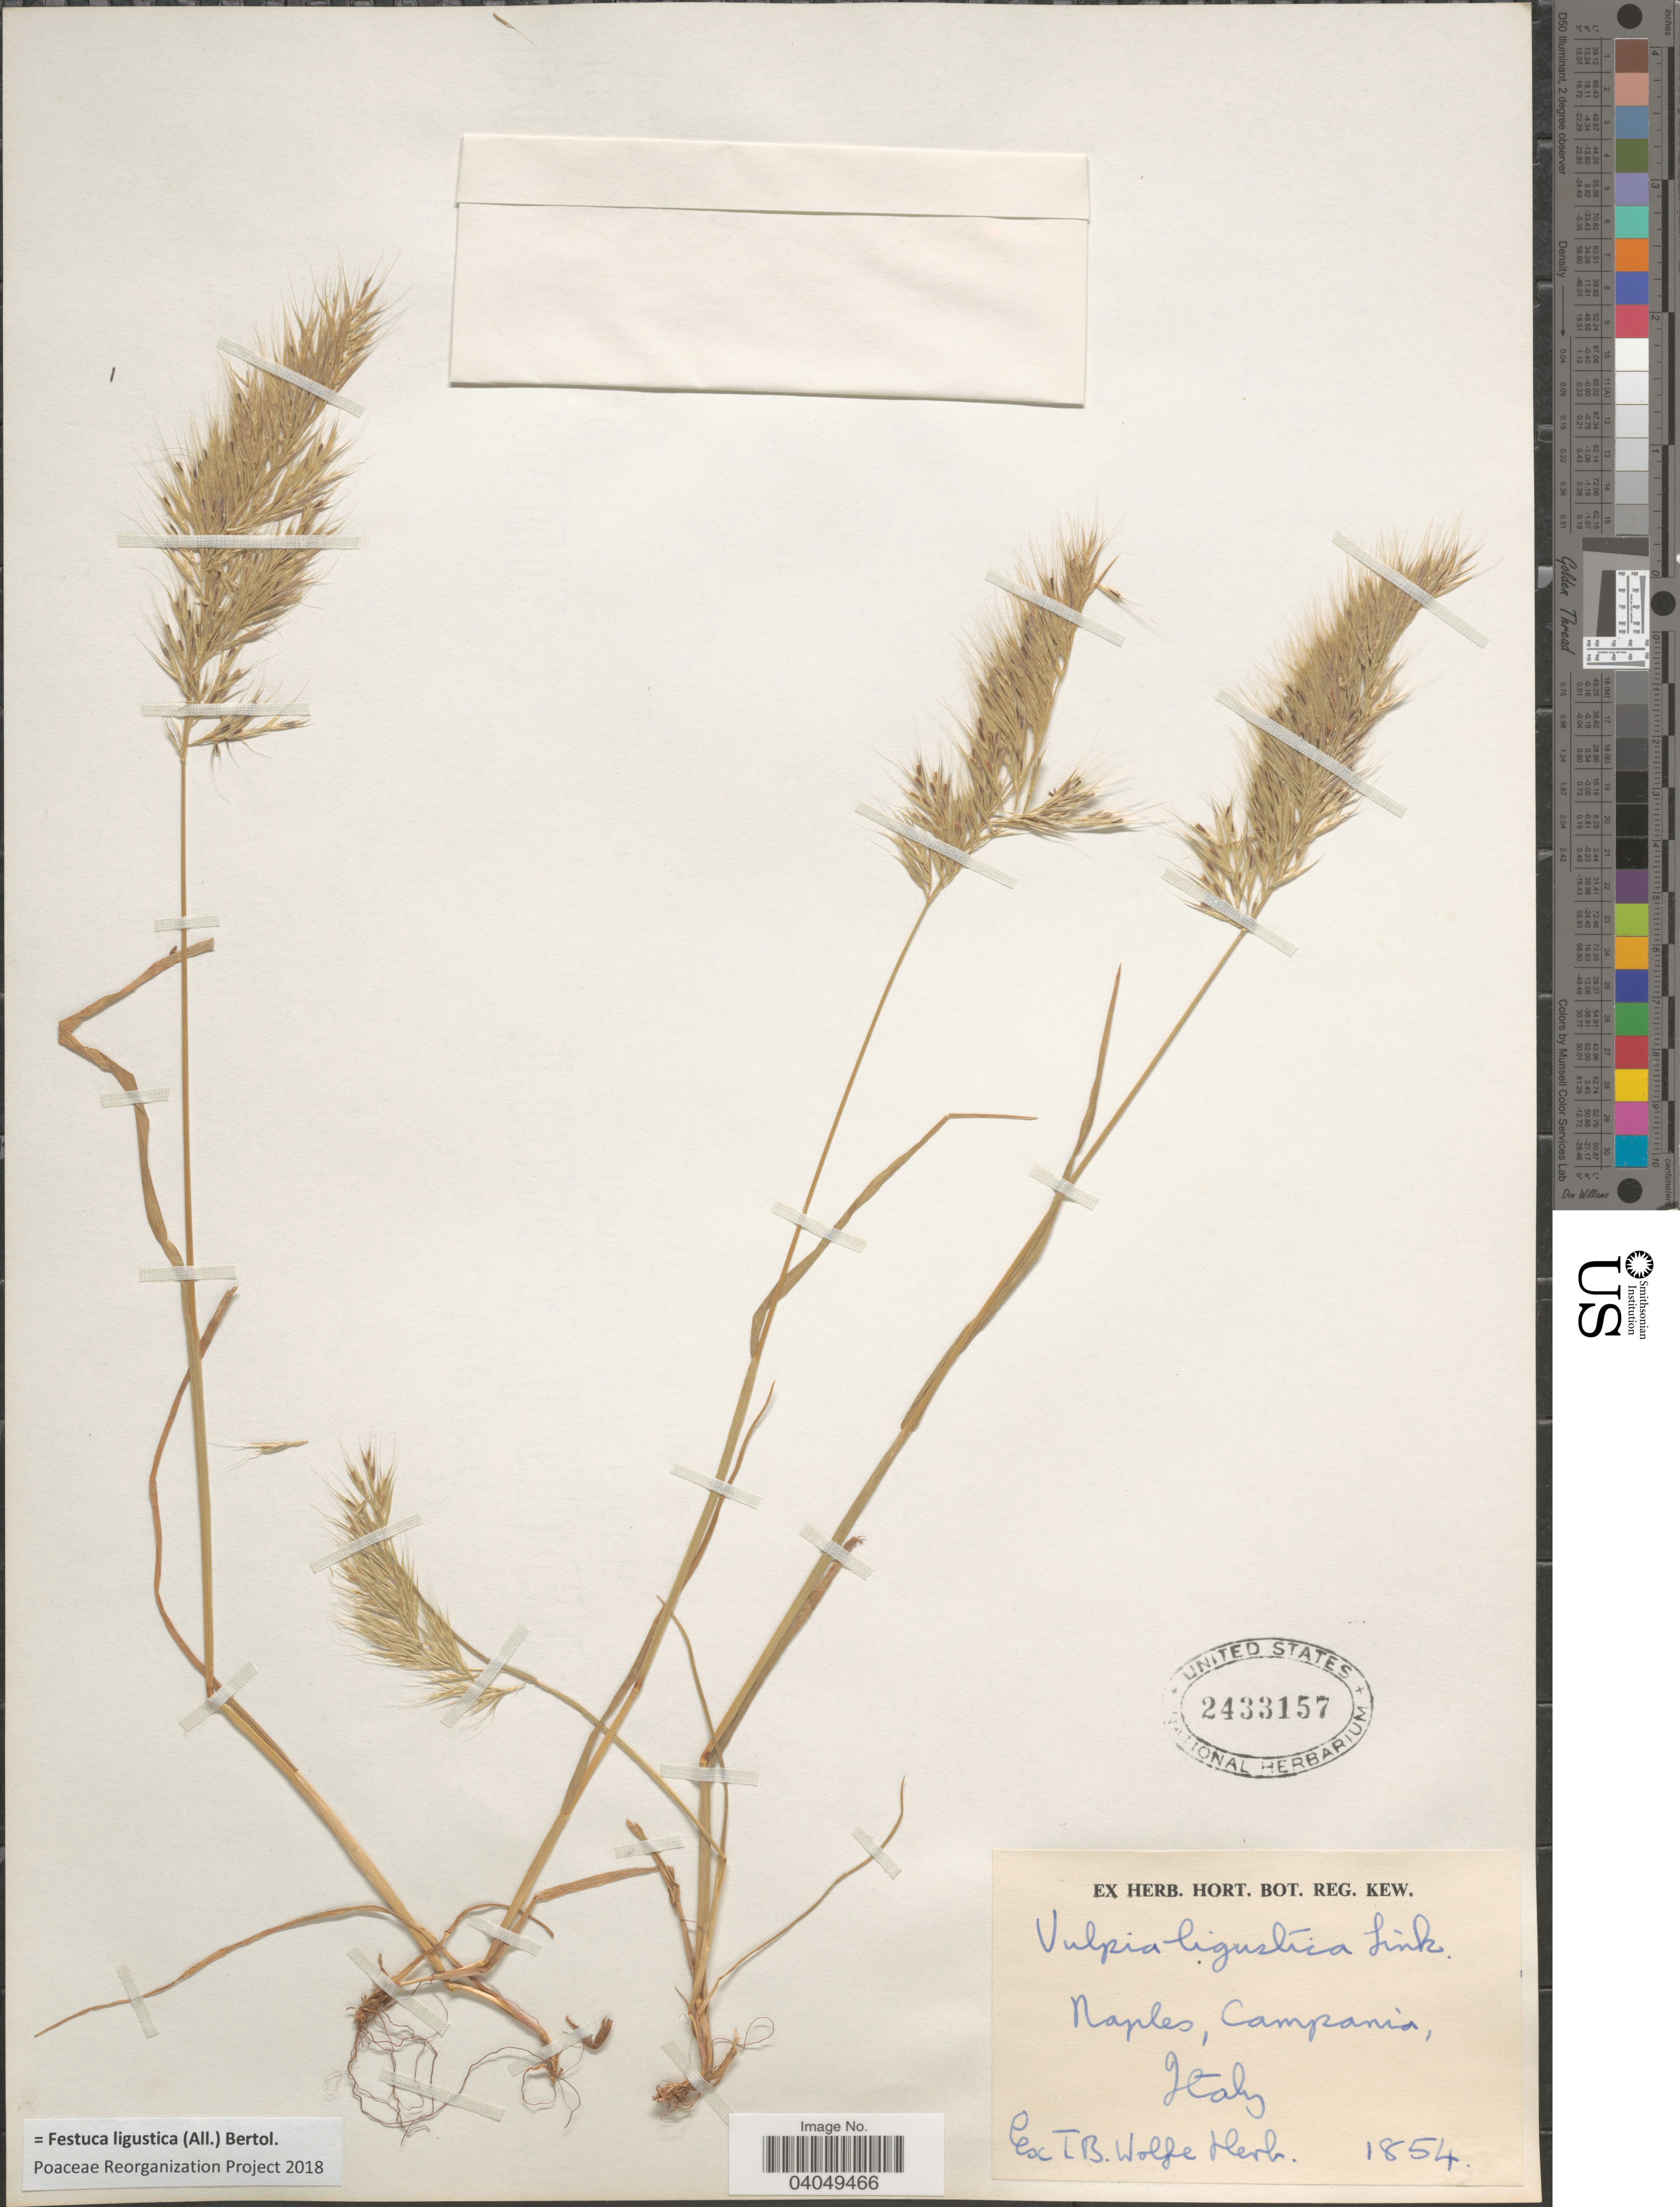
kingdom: Plantae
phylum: Tracheophyta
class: Liliopsida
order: Poales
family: Poaceae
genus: Festuca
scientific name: Festuca ligustica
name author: (All.) Bertol.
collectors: Ex Herb. T. B. Wolfe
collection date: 1854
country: Italy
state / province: Campania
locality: Naples.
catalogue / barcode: US 2433157